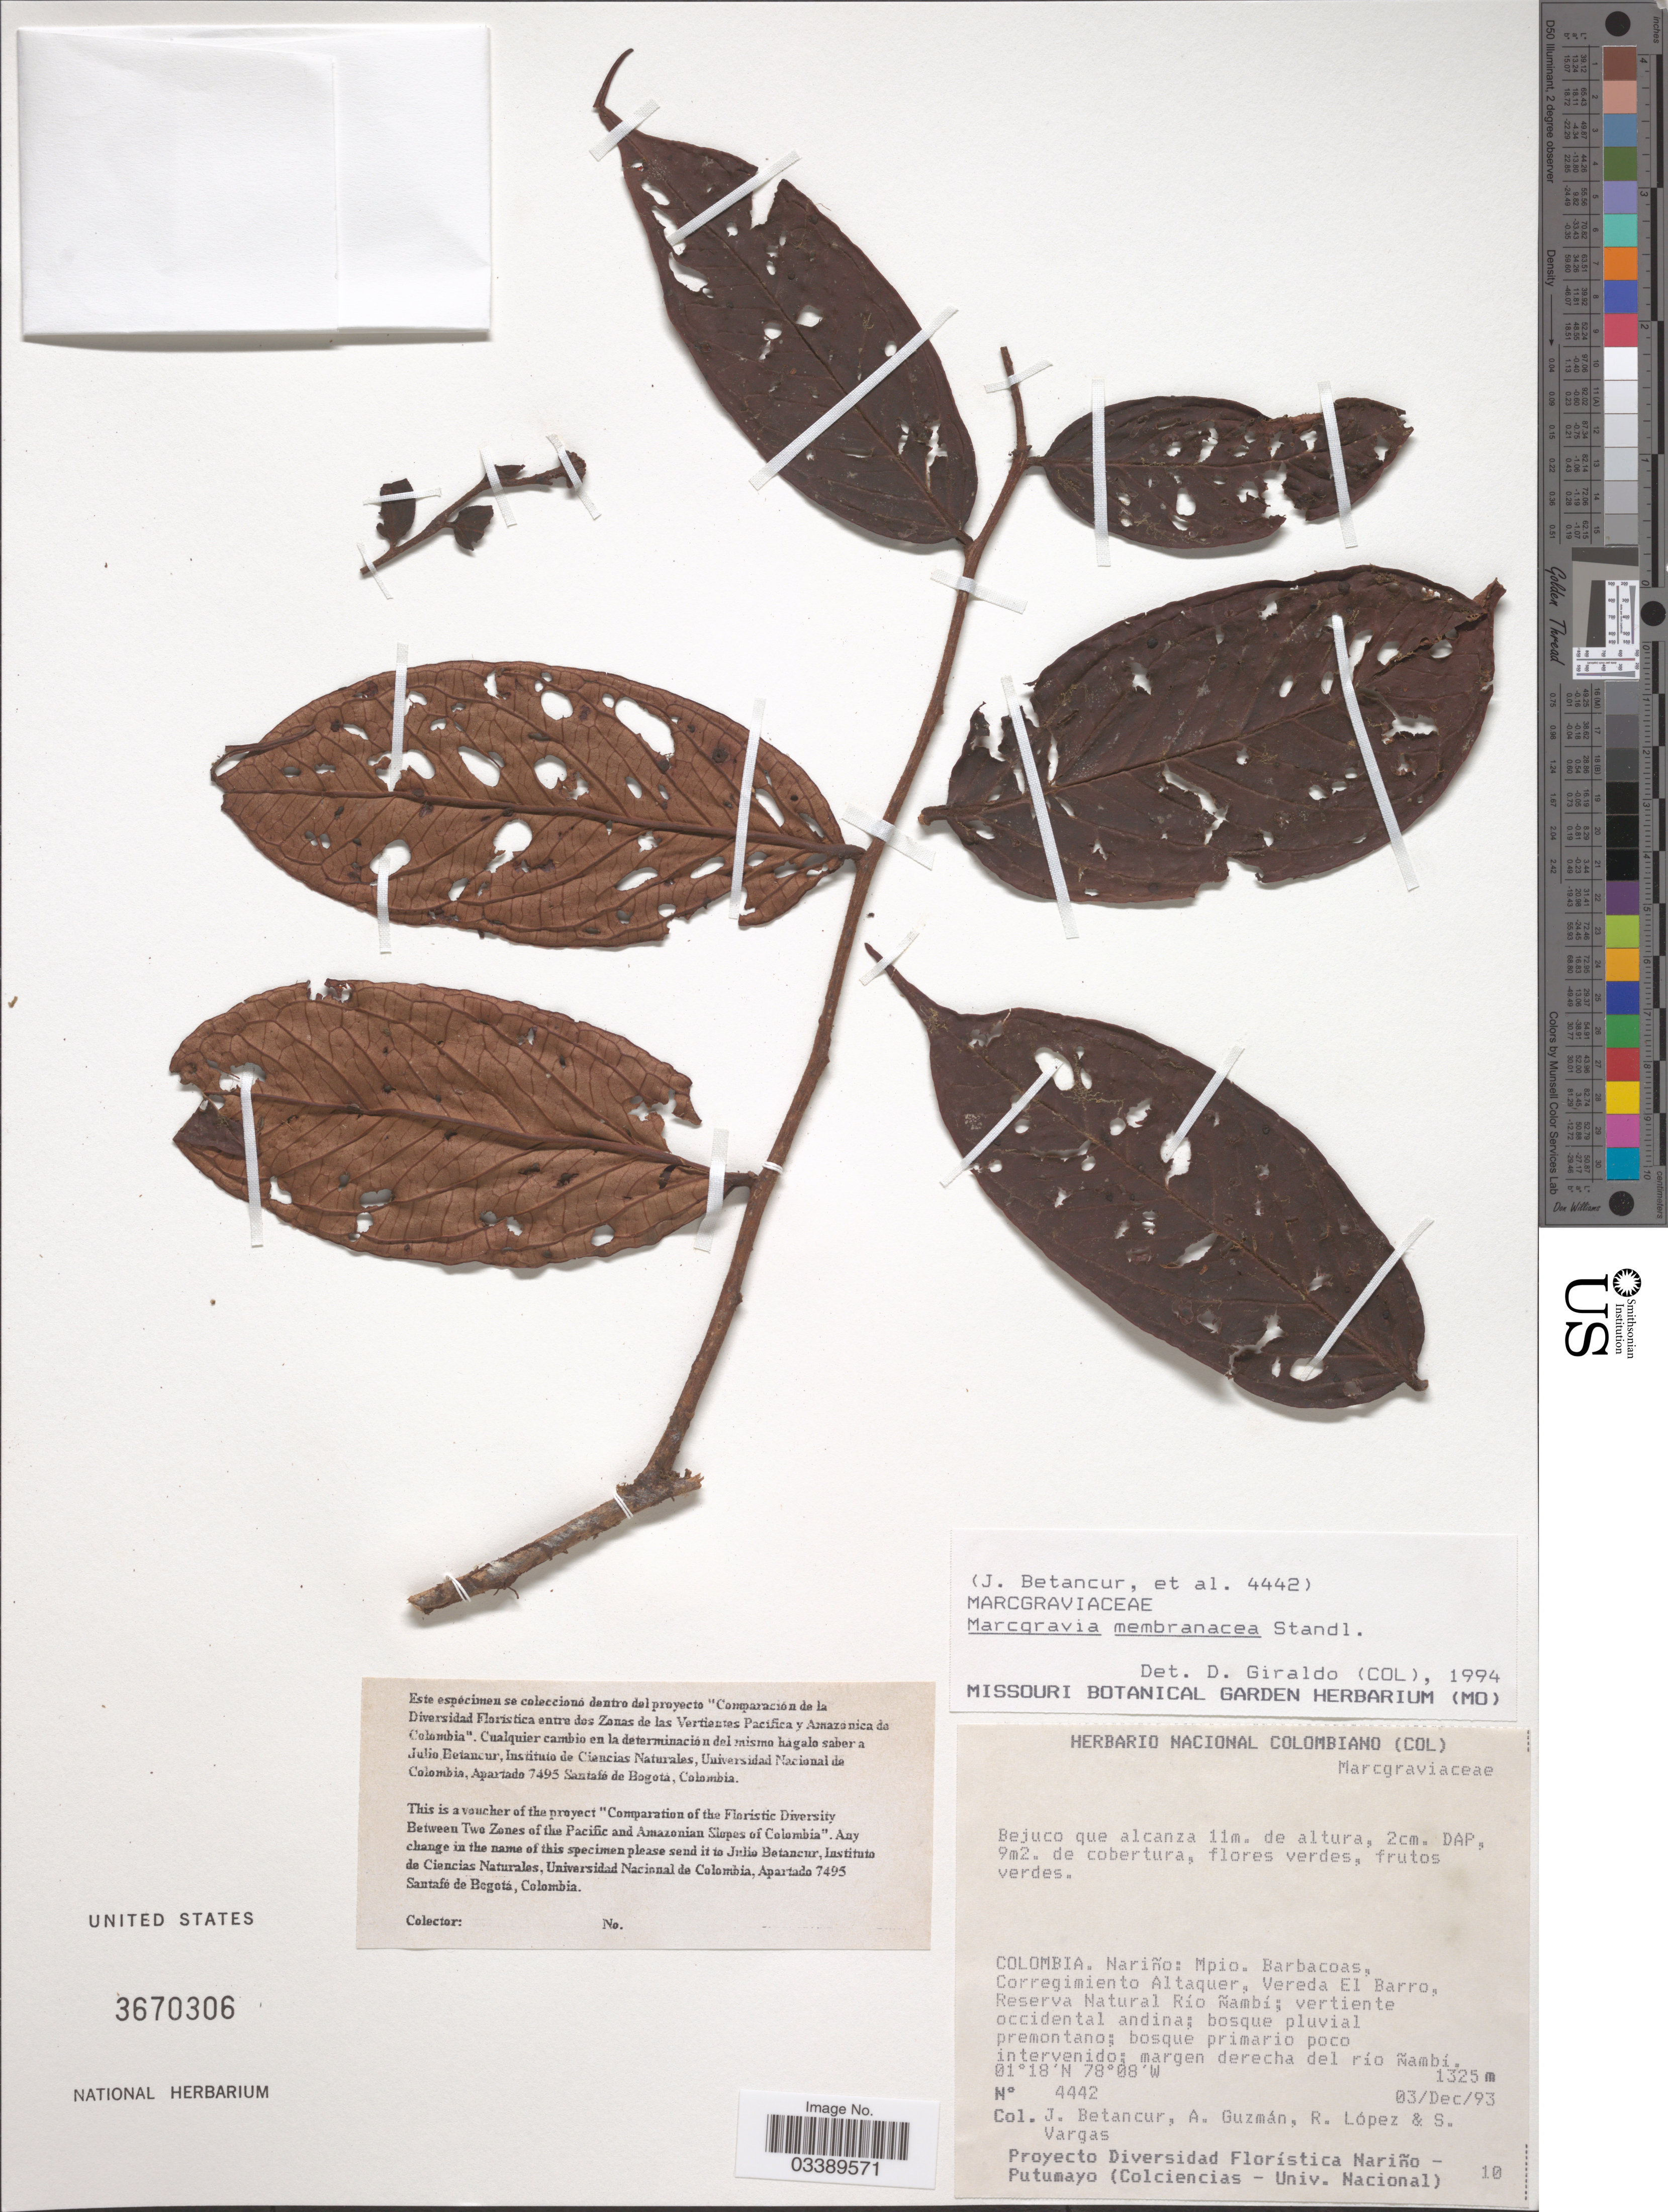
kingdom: Plantae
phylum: Tracheophyta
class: Magnoliopsida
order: Ericales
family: Marcgraviaceae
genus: Marcgravia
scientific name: Marcgravia membranacea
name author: Standl.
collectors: J. Betancur, A. Guzman, R. Lopez & S. Vargas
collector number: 4442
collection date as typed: Transcribed d/m/y: 3/12/93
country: Colombia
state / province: Nariño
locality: Mpio. Barbacoas, Corregimiento Altaquer, Vereda El Barro, Reserva Natural Río ñambi; vertiente occidental andina. Margen derecha del río ñambí.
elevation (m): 1325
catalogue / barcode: US 3670306